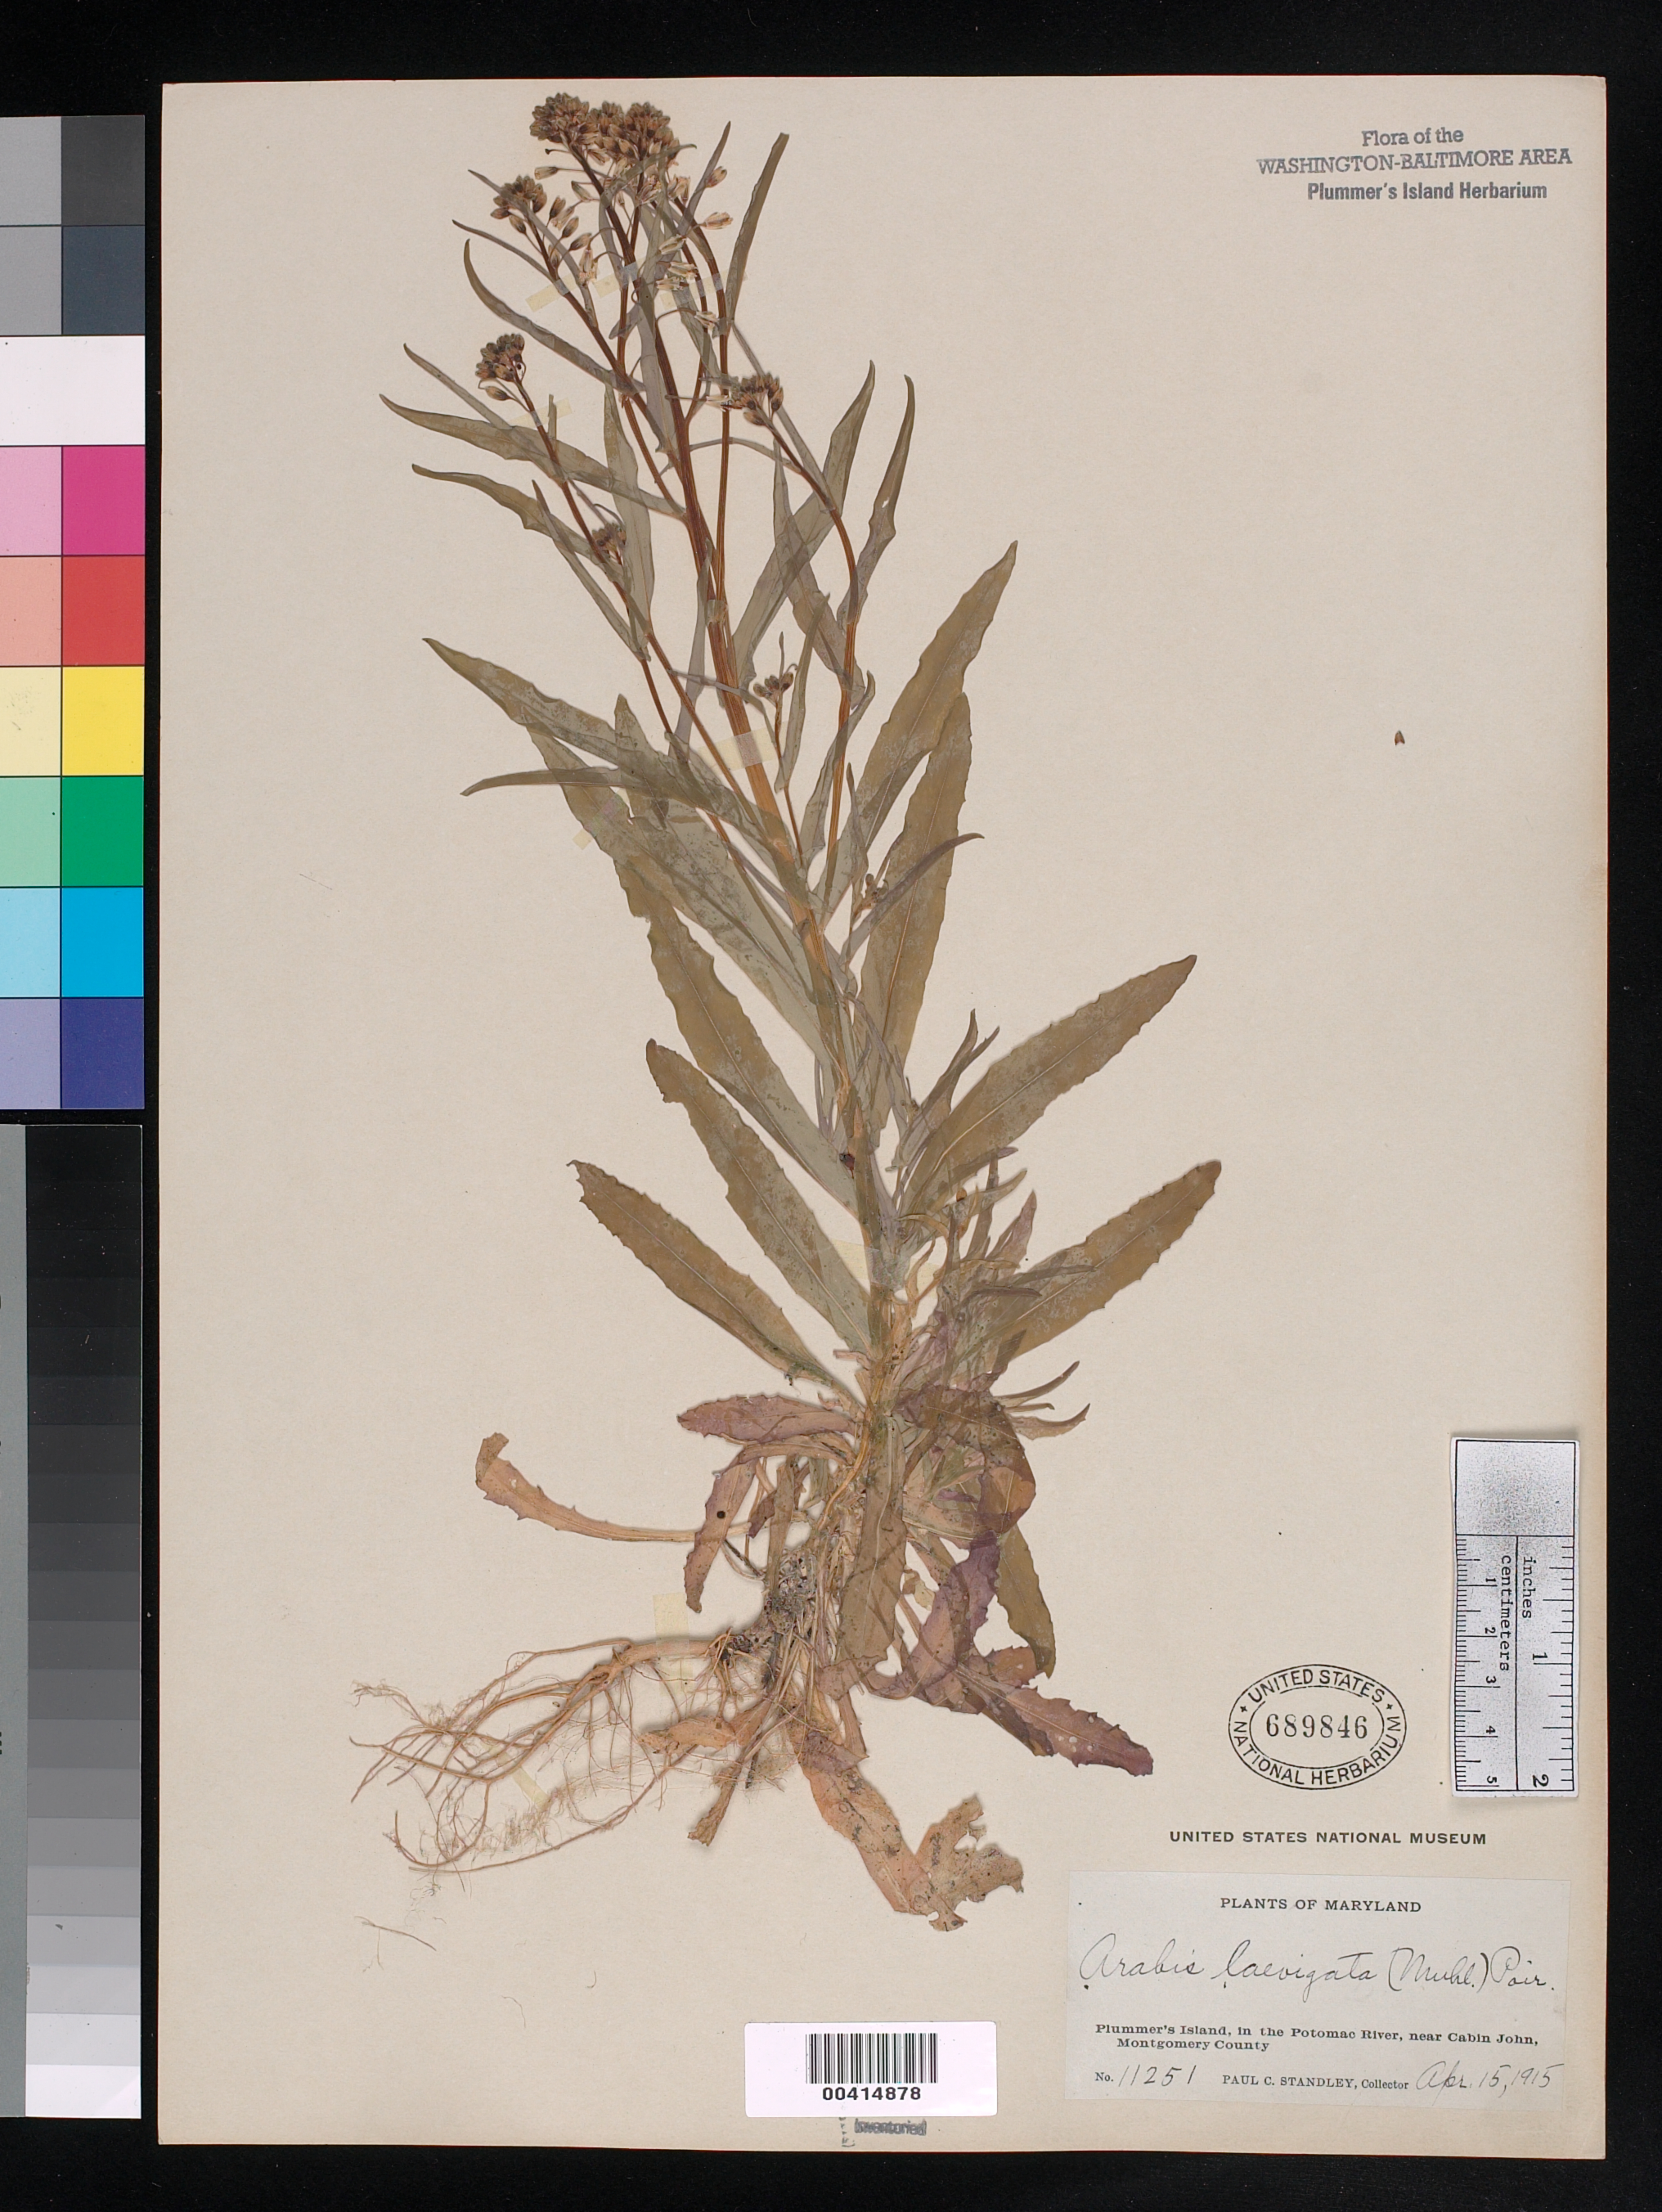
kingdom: Plantae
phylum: Tracheophyta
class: Magnoliopsida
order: Brassicales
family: Brassicaceae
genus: Boechera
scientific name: Boechera laevigata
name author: (Muhl. ex Willd.) Al-Shehbaz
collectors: P. C. Standley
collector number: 11251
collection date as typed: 15 Apr 1915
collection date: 1915-04-15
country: United States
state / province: Maryland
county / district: Montgomery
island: Plummers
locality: Plummer's Island C. & O. Canal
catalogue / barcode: US 689846